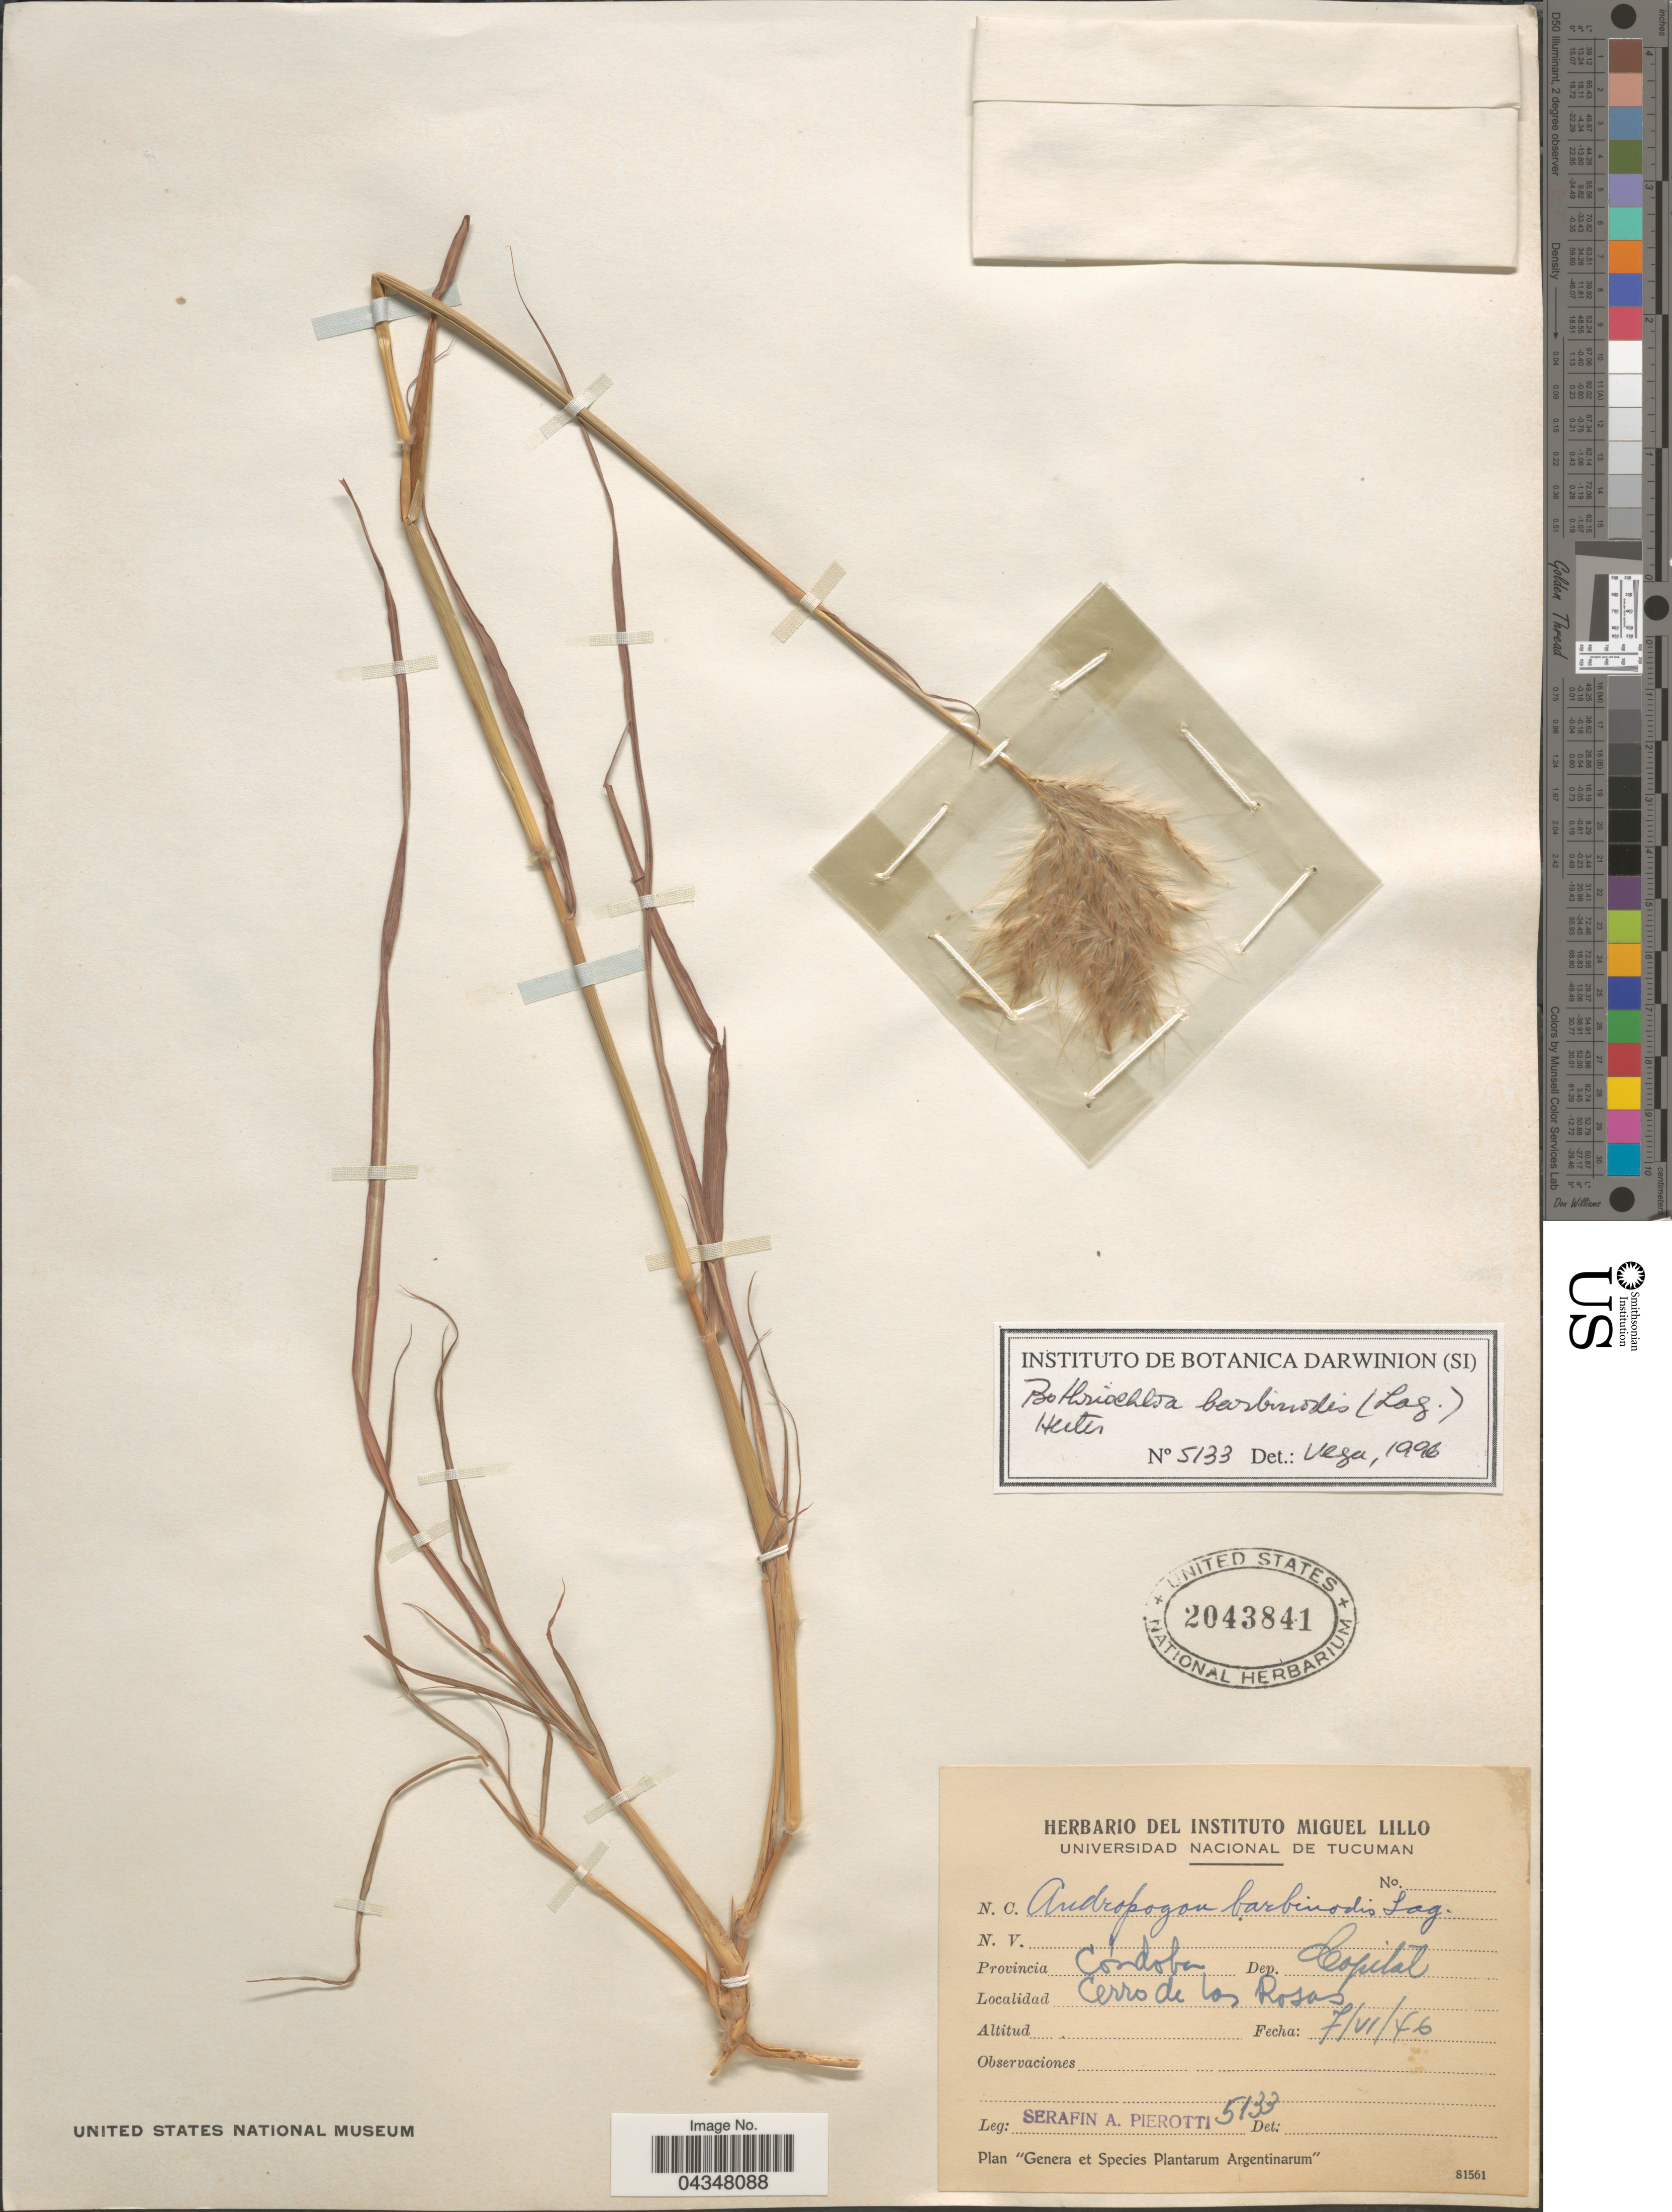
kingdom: Plantae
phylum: Tracheophyta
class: Liliopsida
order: Poales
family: Poaceae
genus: Bothriochloa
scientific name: Bothriochloa barbinodis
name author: (Lag.) Herter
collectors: S. A. Pierotti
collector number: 5133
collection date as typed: Transcribed d/m/y: 7/6/46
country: Argentina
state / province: Cordoba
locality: Dep. Capital. Cerro de los Rosas.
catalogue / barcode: US 2043841